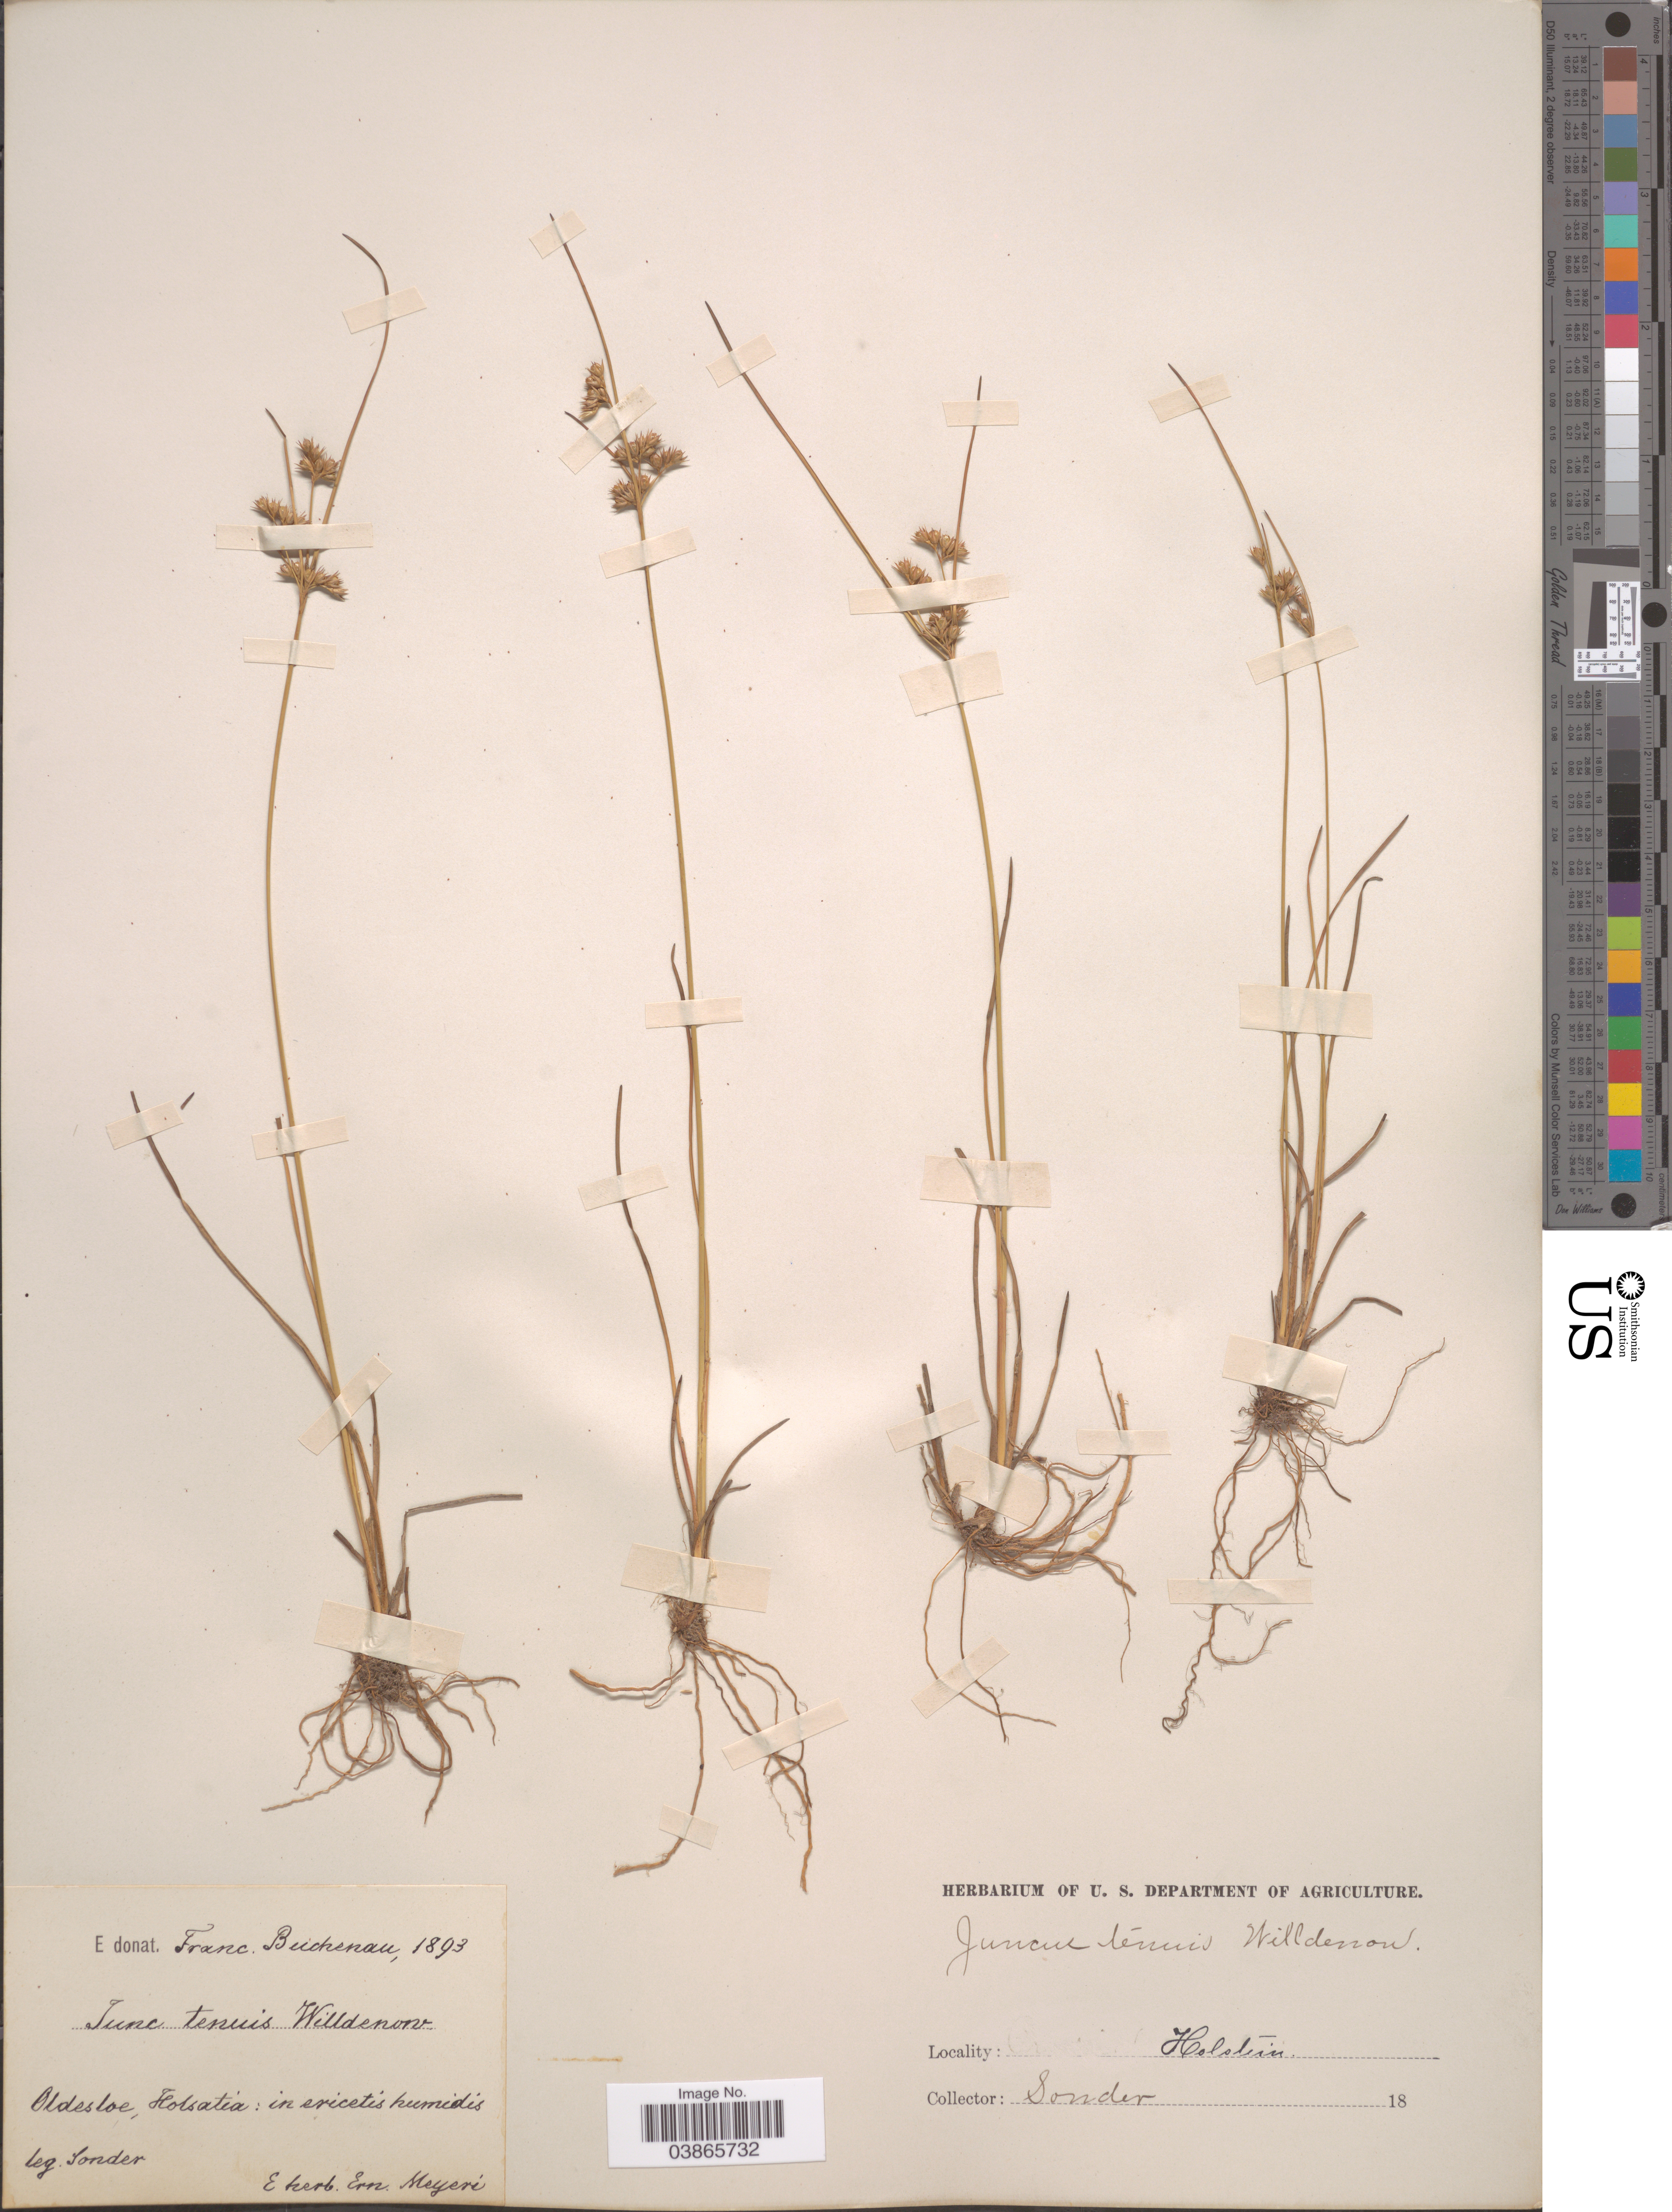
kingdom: Plantae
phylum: Tracheophyta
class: Liliopsida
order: Poales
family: Juncaceae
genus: Juncus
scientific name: Juncus tenuis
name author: Willd.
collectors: Sonder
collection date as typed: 18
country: Germany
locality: Oldesloe, Holsatia: in ericetis humidis. Holstein.